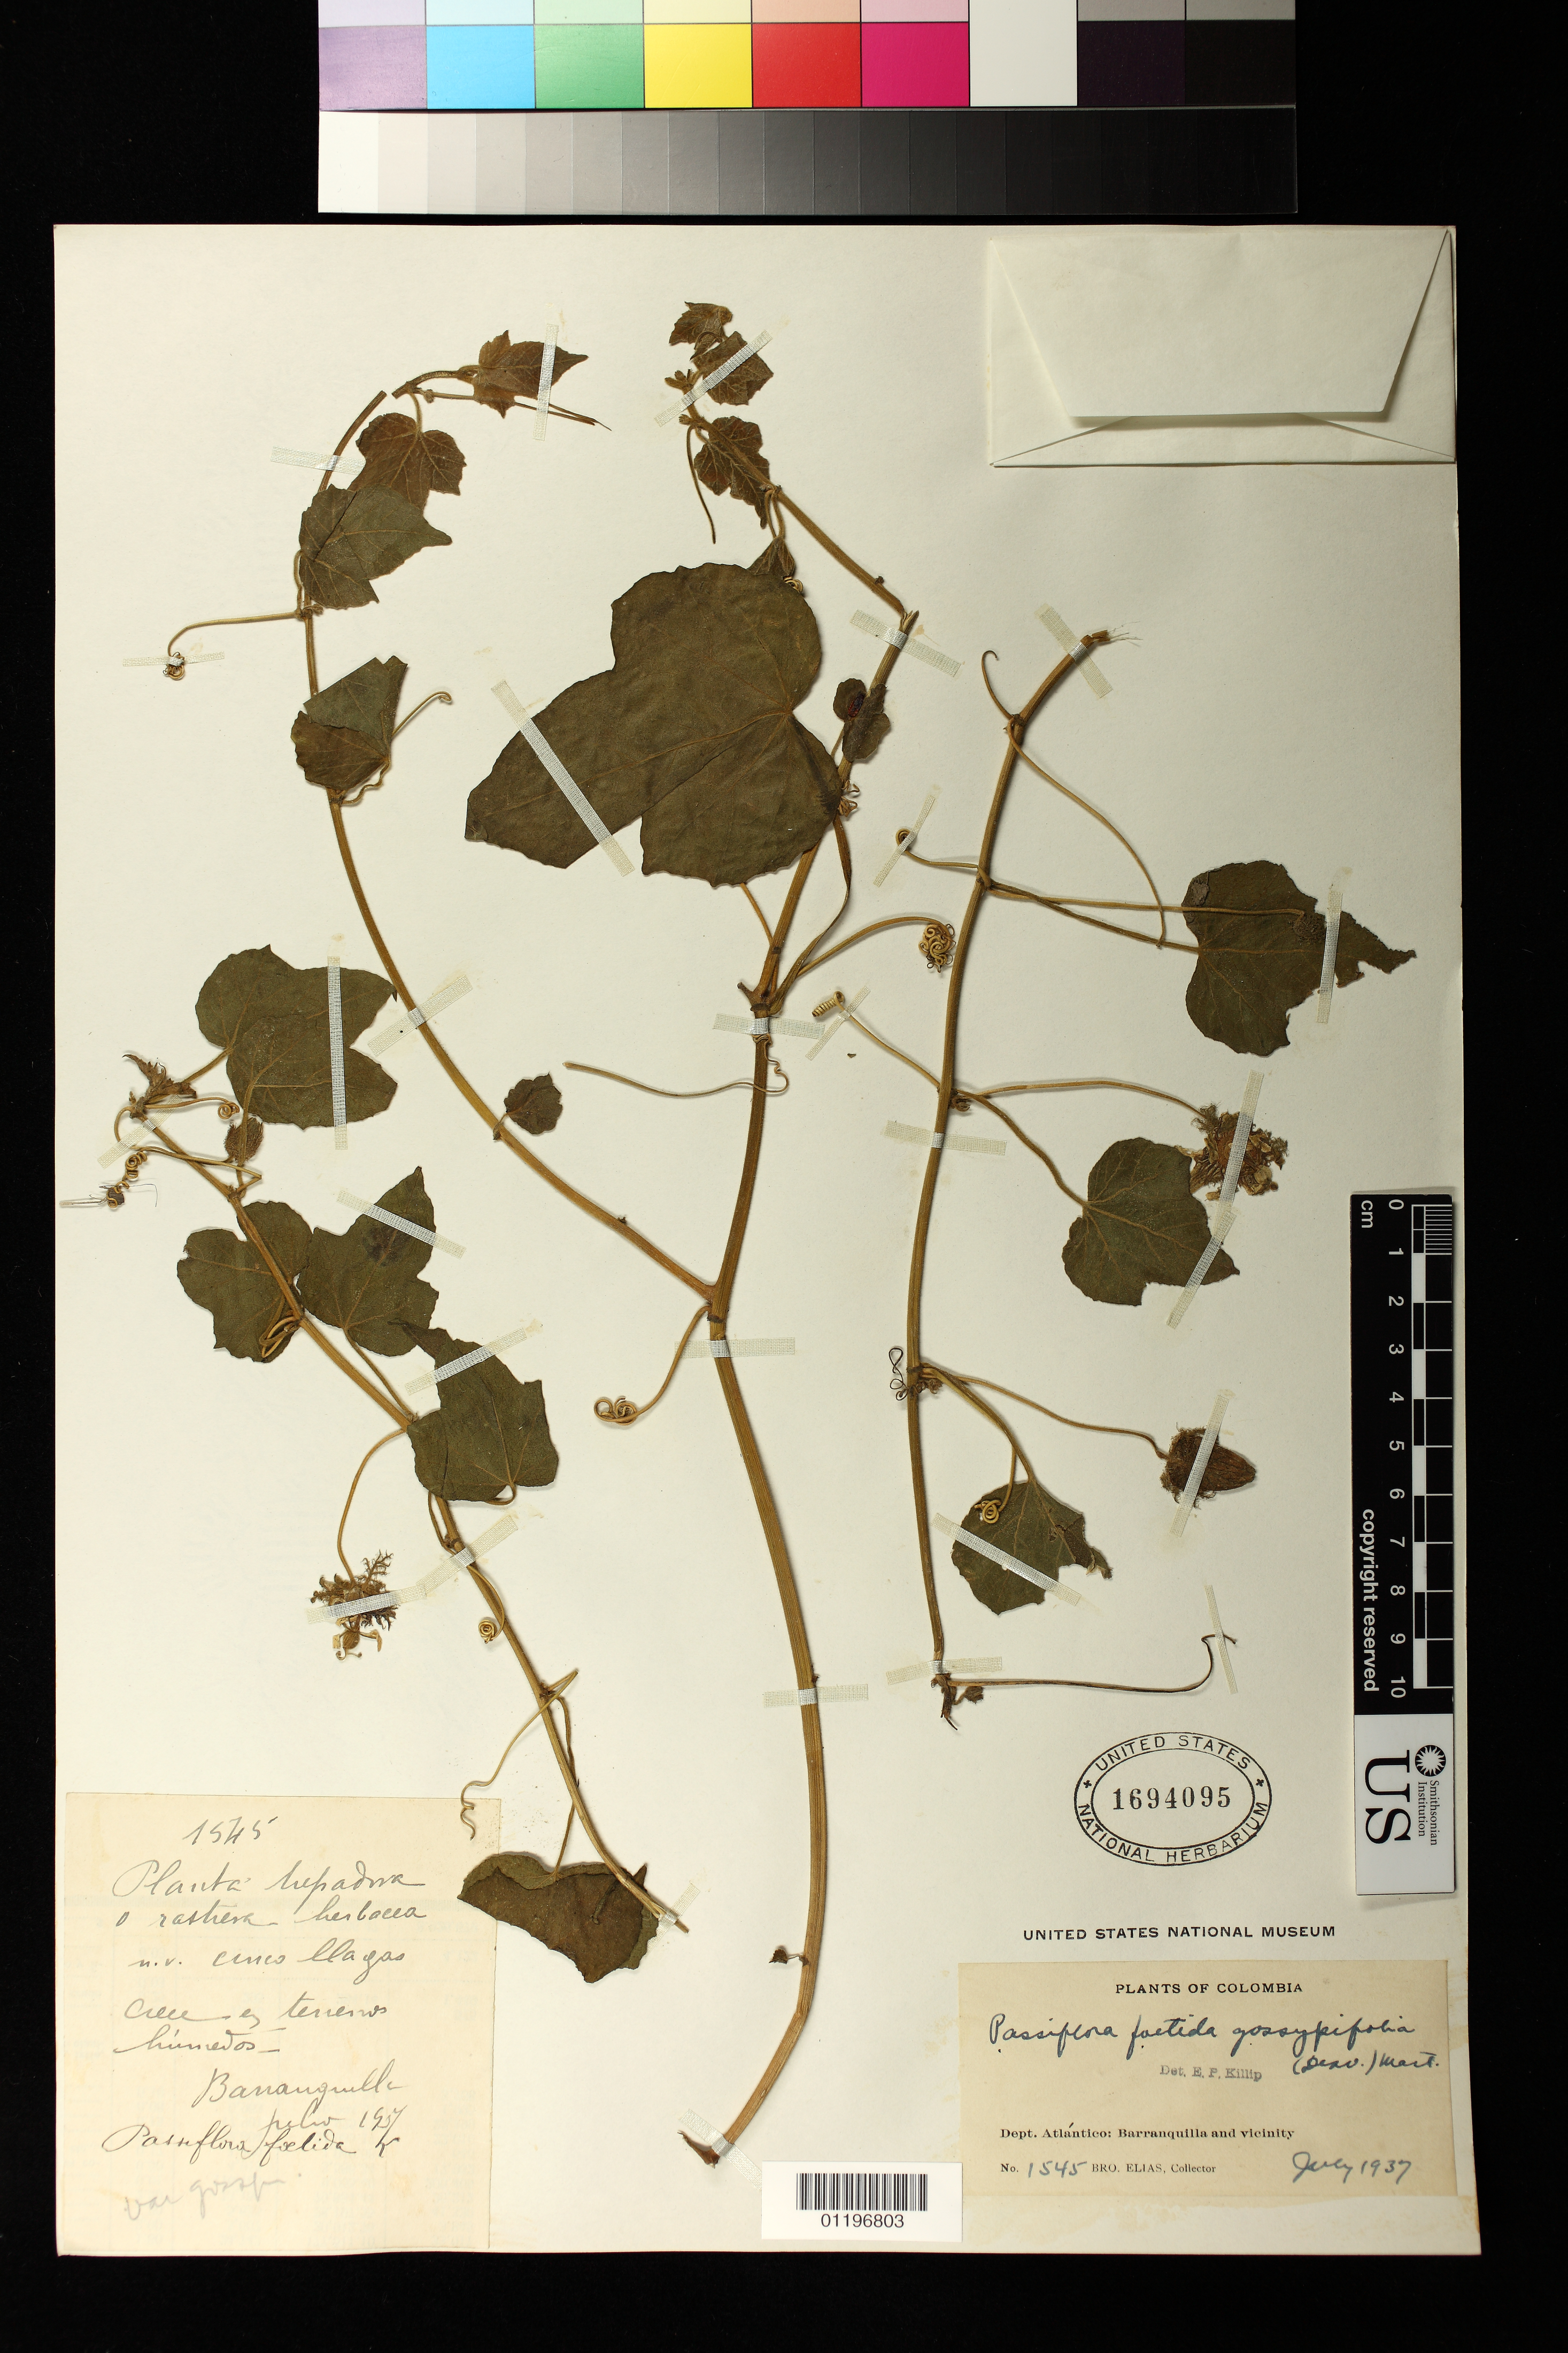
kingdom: Plantae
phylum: Tracheophyta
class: Magnoliopsida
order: Malpighiales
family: Passifloraceae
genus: Passiflora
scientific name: Passiflora foetida var. gossypiifolia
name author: (Desv.) Mast.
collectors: Bro. Elias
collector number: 1545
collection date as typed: Jul 1937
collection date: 1937-07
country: Colombia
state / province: Atlántico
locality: Dept. Atlántico: Barranquilla and vicinity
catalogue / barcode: US 1694095